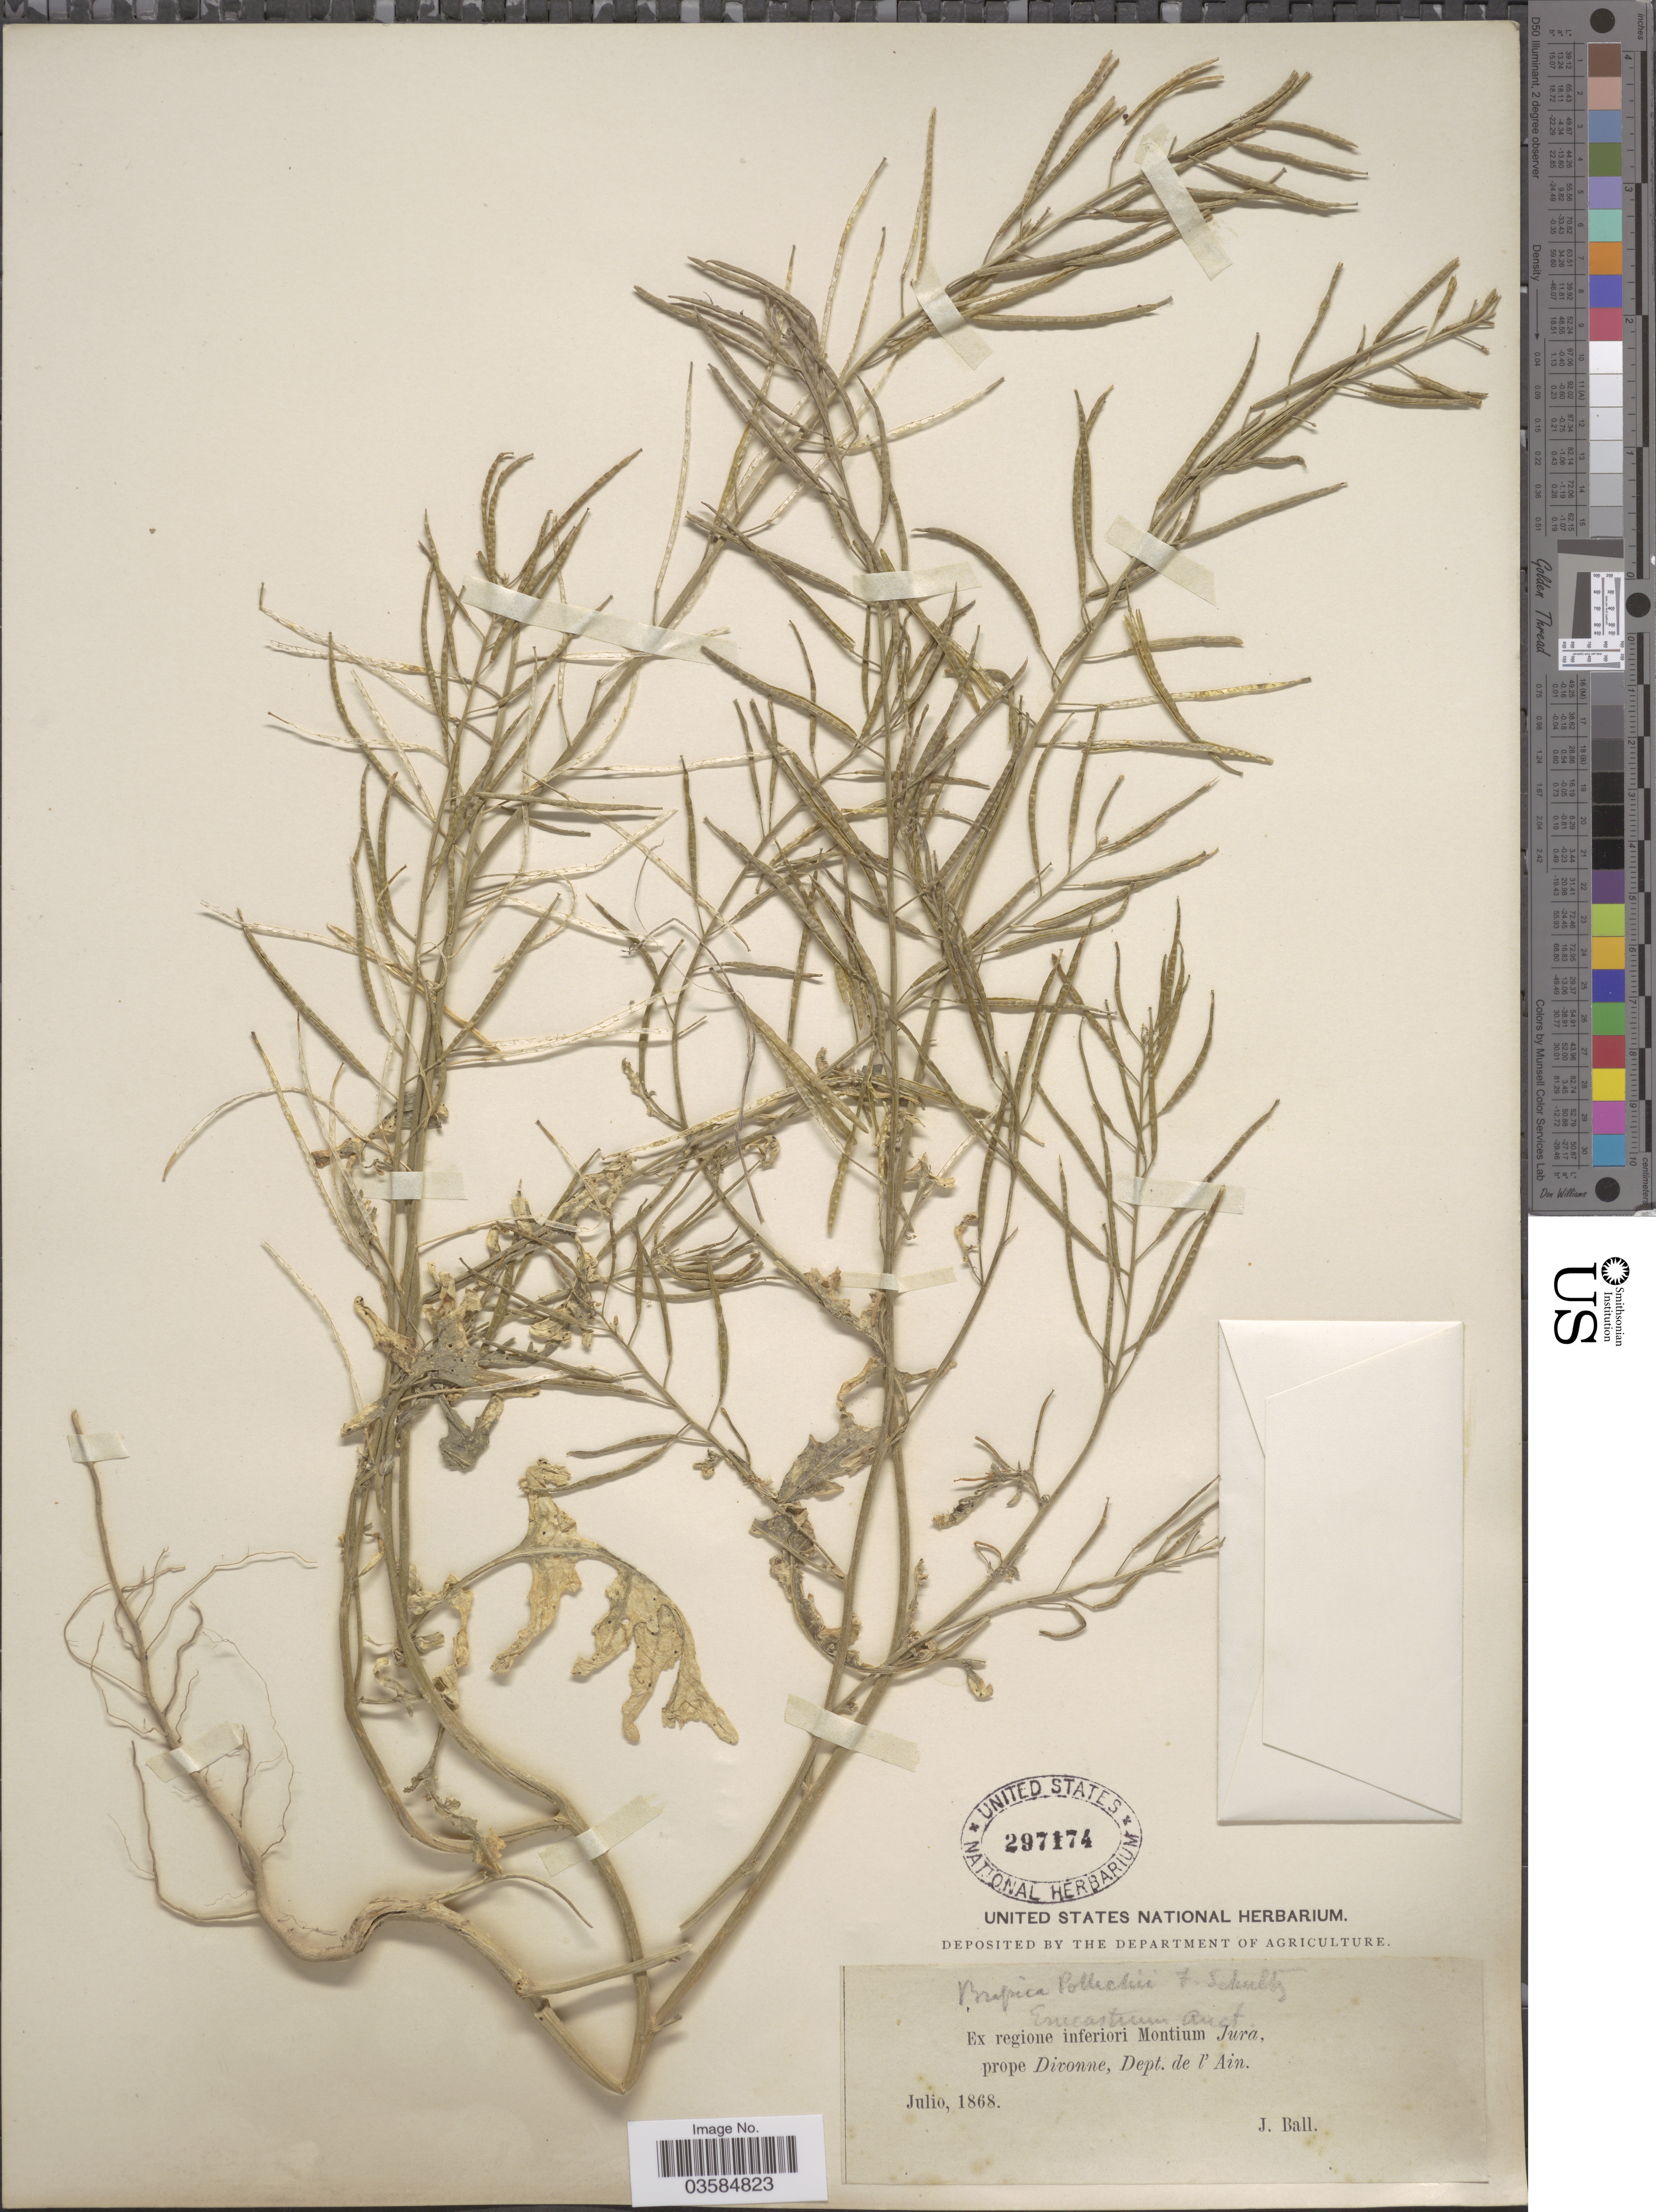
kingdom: Plantae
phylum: Tracheophyta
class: Magnoliopsida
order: Brassicales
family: Brassicaceae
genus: Erucastrum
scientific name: Erucastrum pollichii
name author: Schimp. & Spenn.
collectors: J. Ball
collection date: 1868-07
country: Switzerland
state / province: Jura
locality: Ex regione inferiori Montium Jura, prope Divonne, Dept. de l'Ain.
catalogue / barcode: US 297174